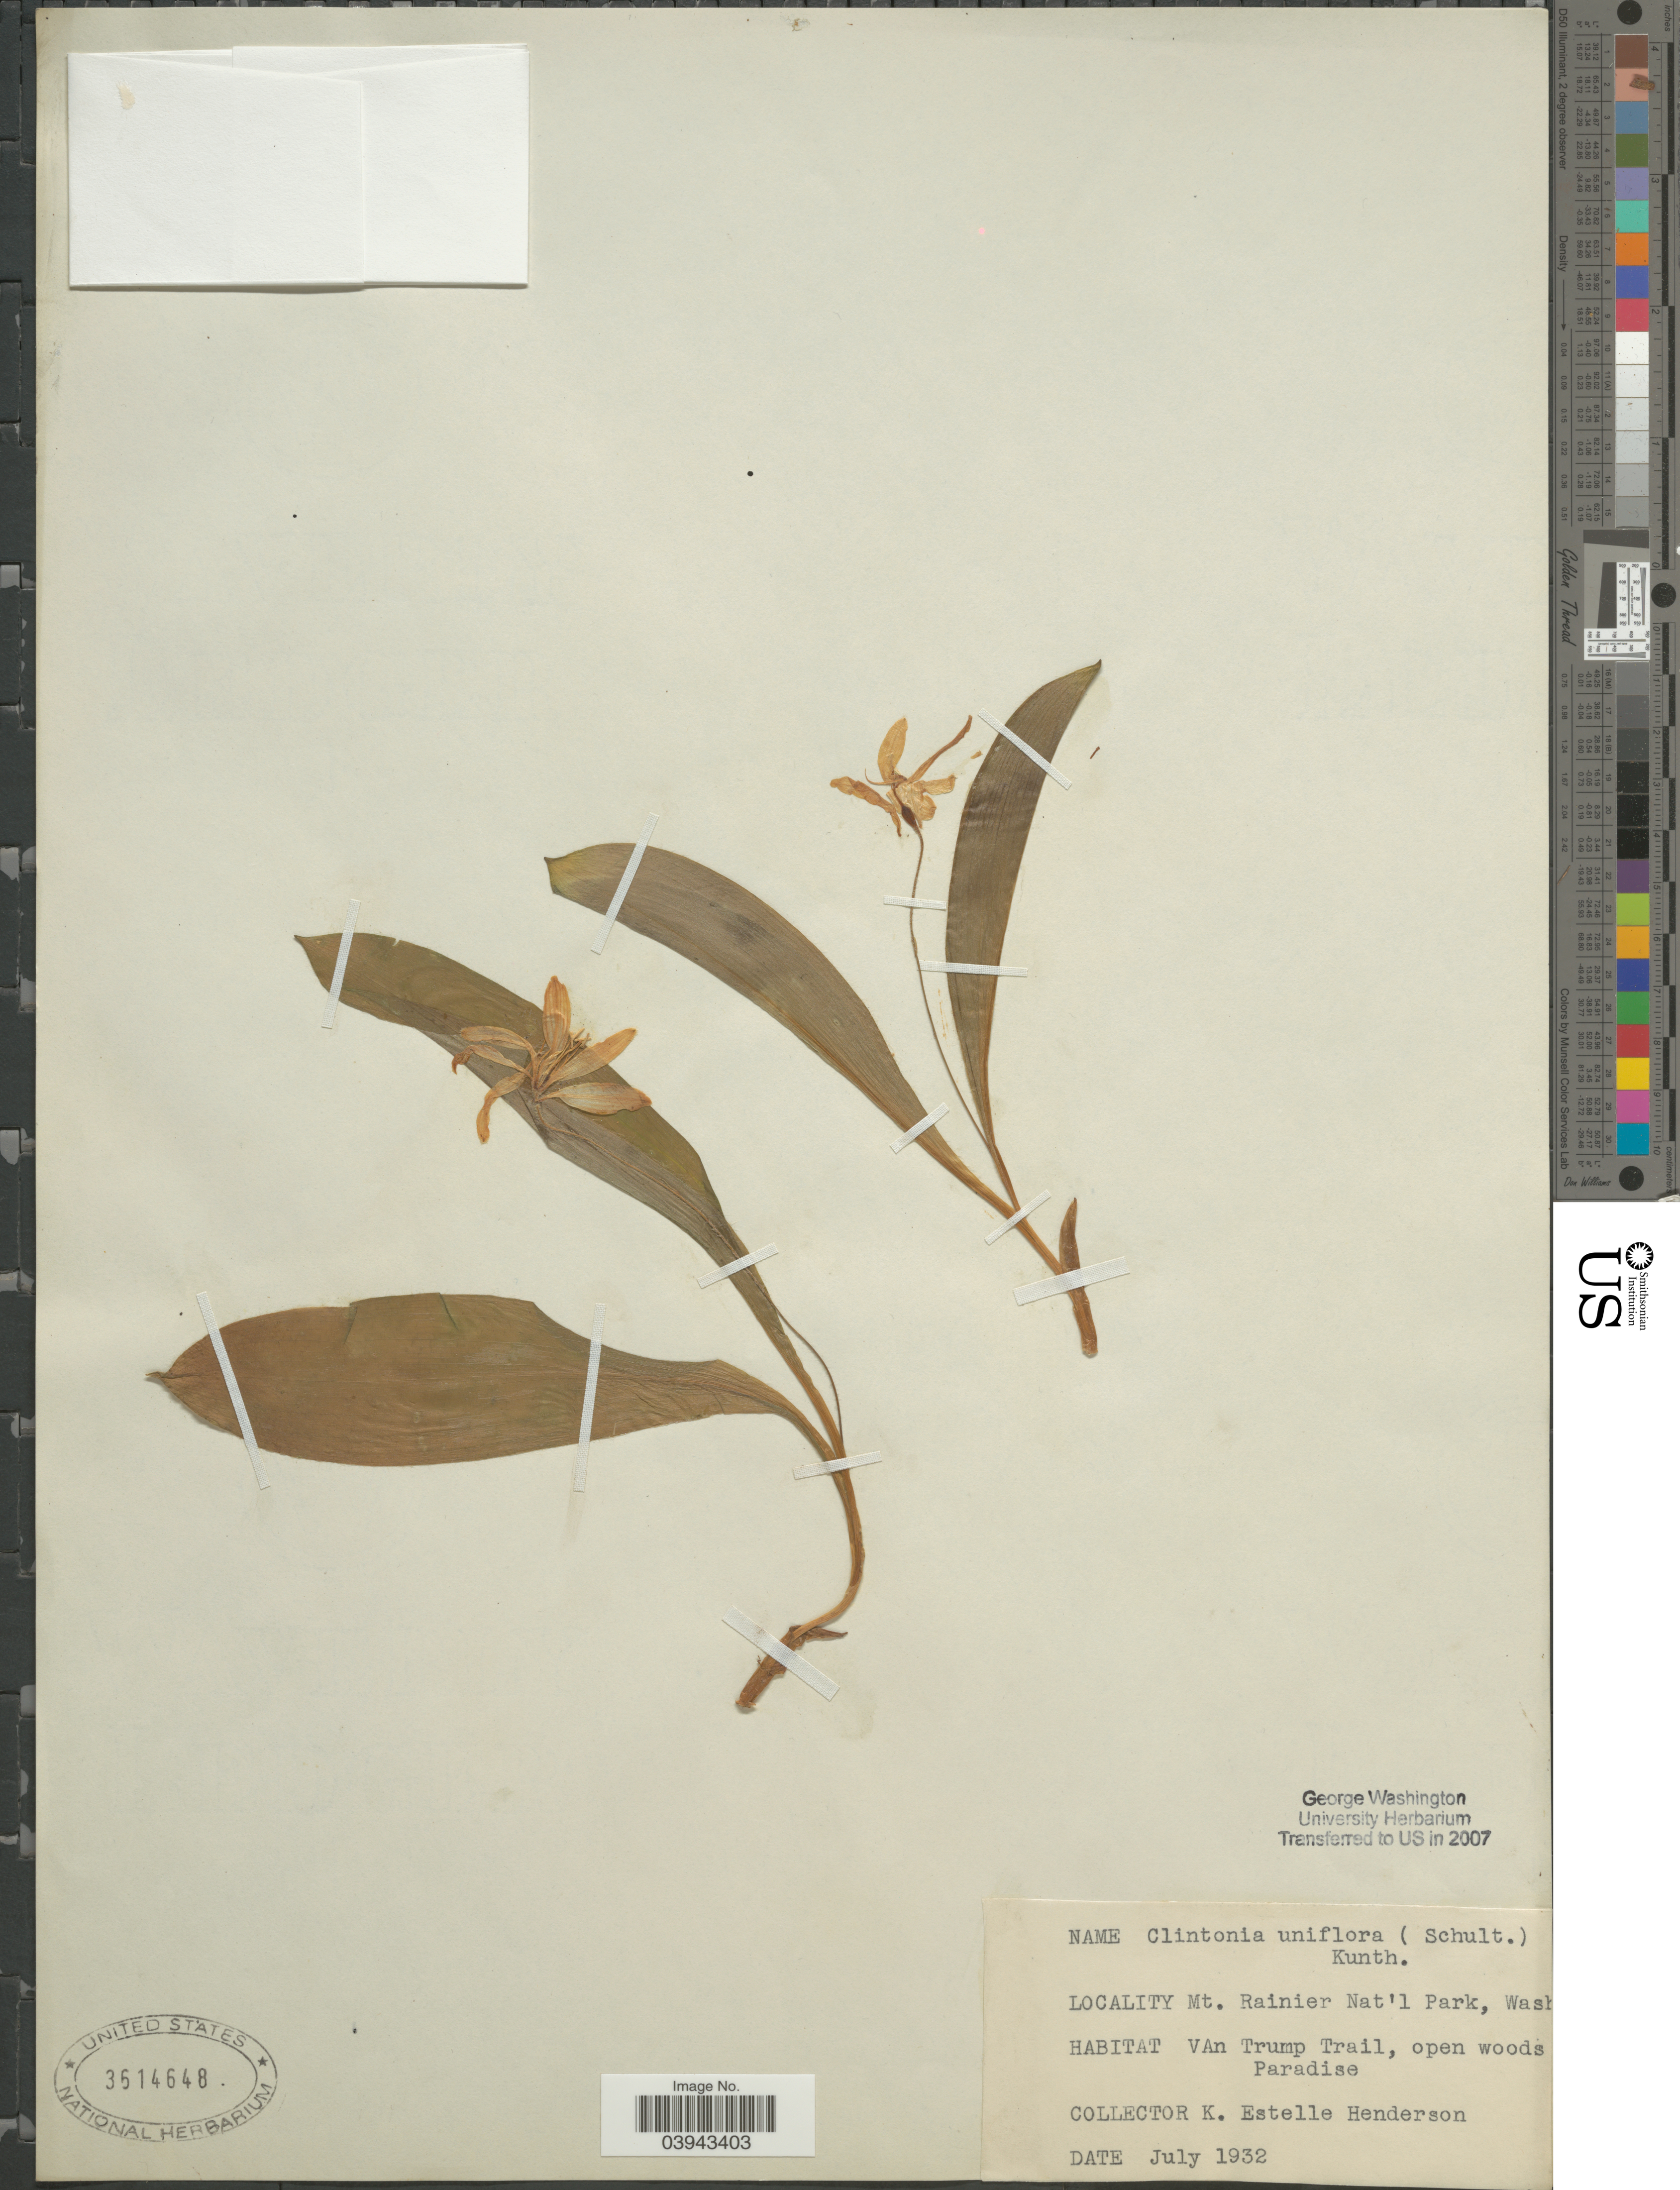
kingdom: Plantae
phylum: Tracheophyta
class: Liliopsida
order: Liliales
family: Liliaceae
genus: Clintonia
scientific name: Clintonia uniflora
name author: Kunth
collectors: K. Henderson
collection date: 1932-07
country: United States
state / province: Washington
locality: Mt. Rainier Nat'l Park. Van Trump Trail, open woods Paradise.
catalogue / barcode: US 3614648